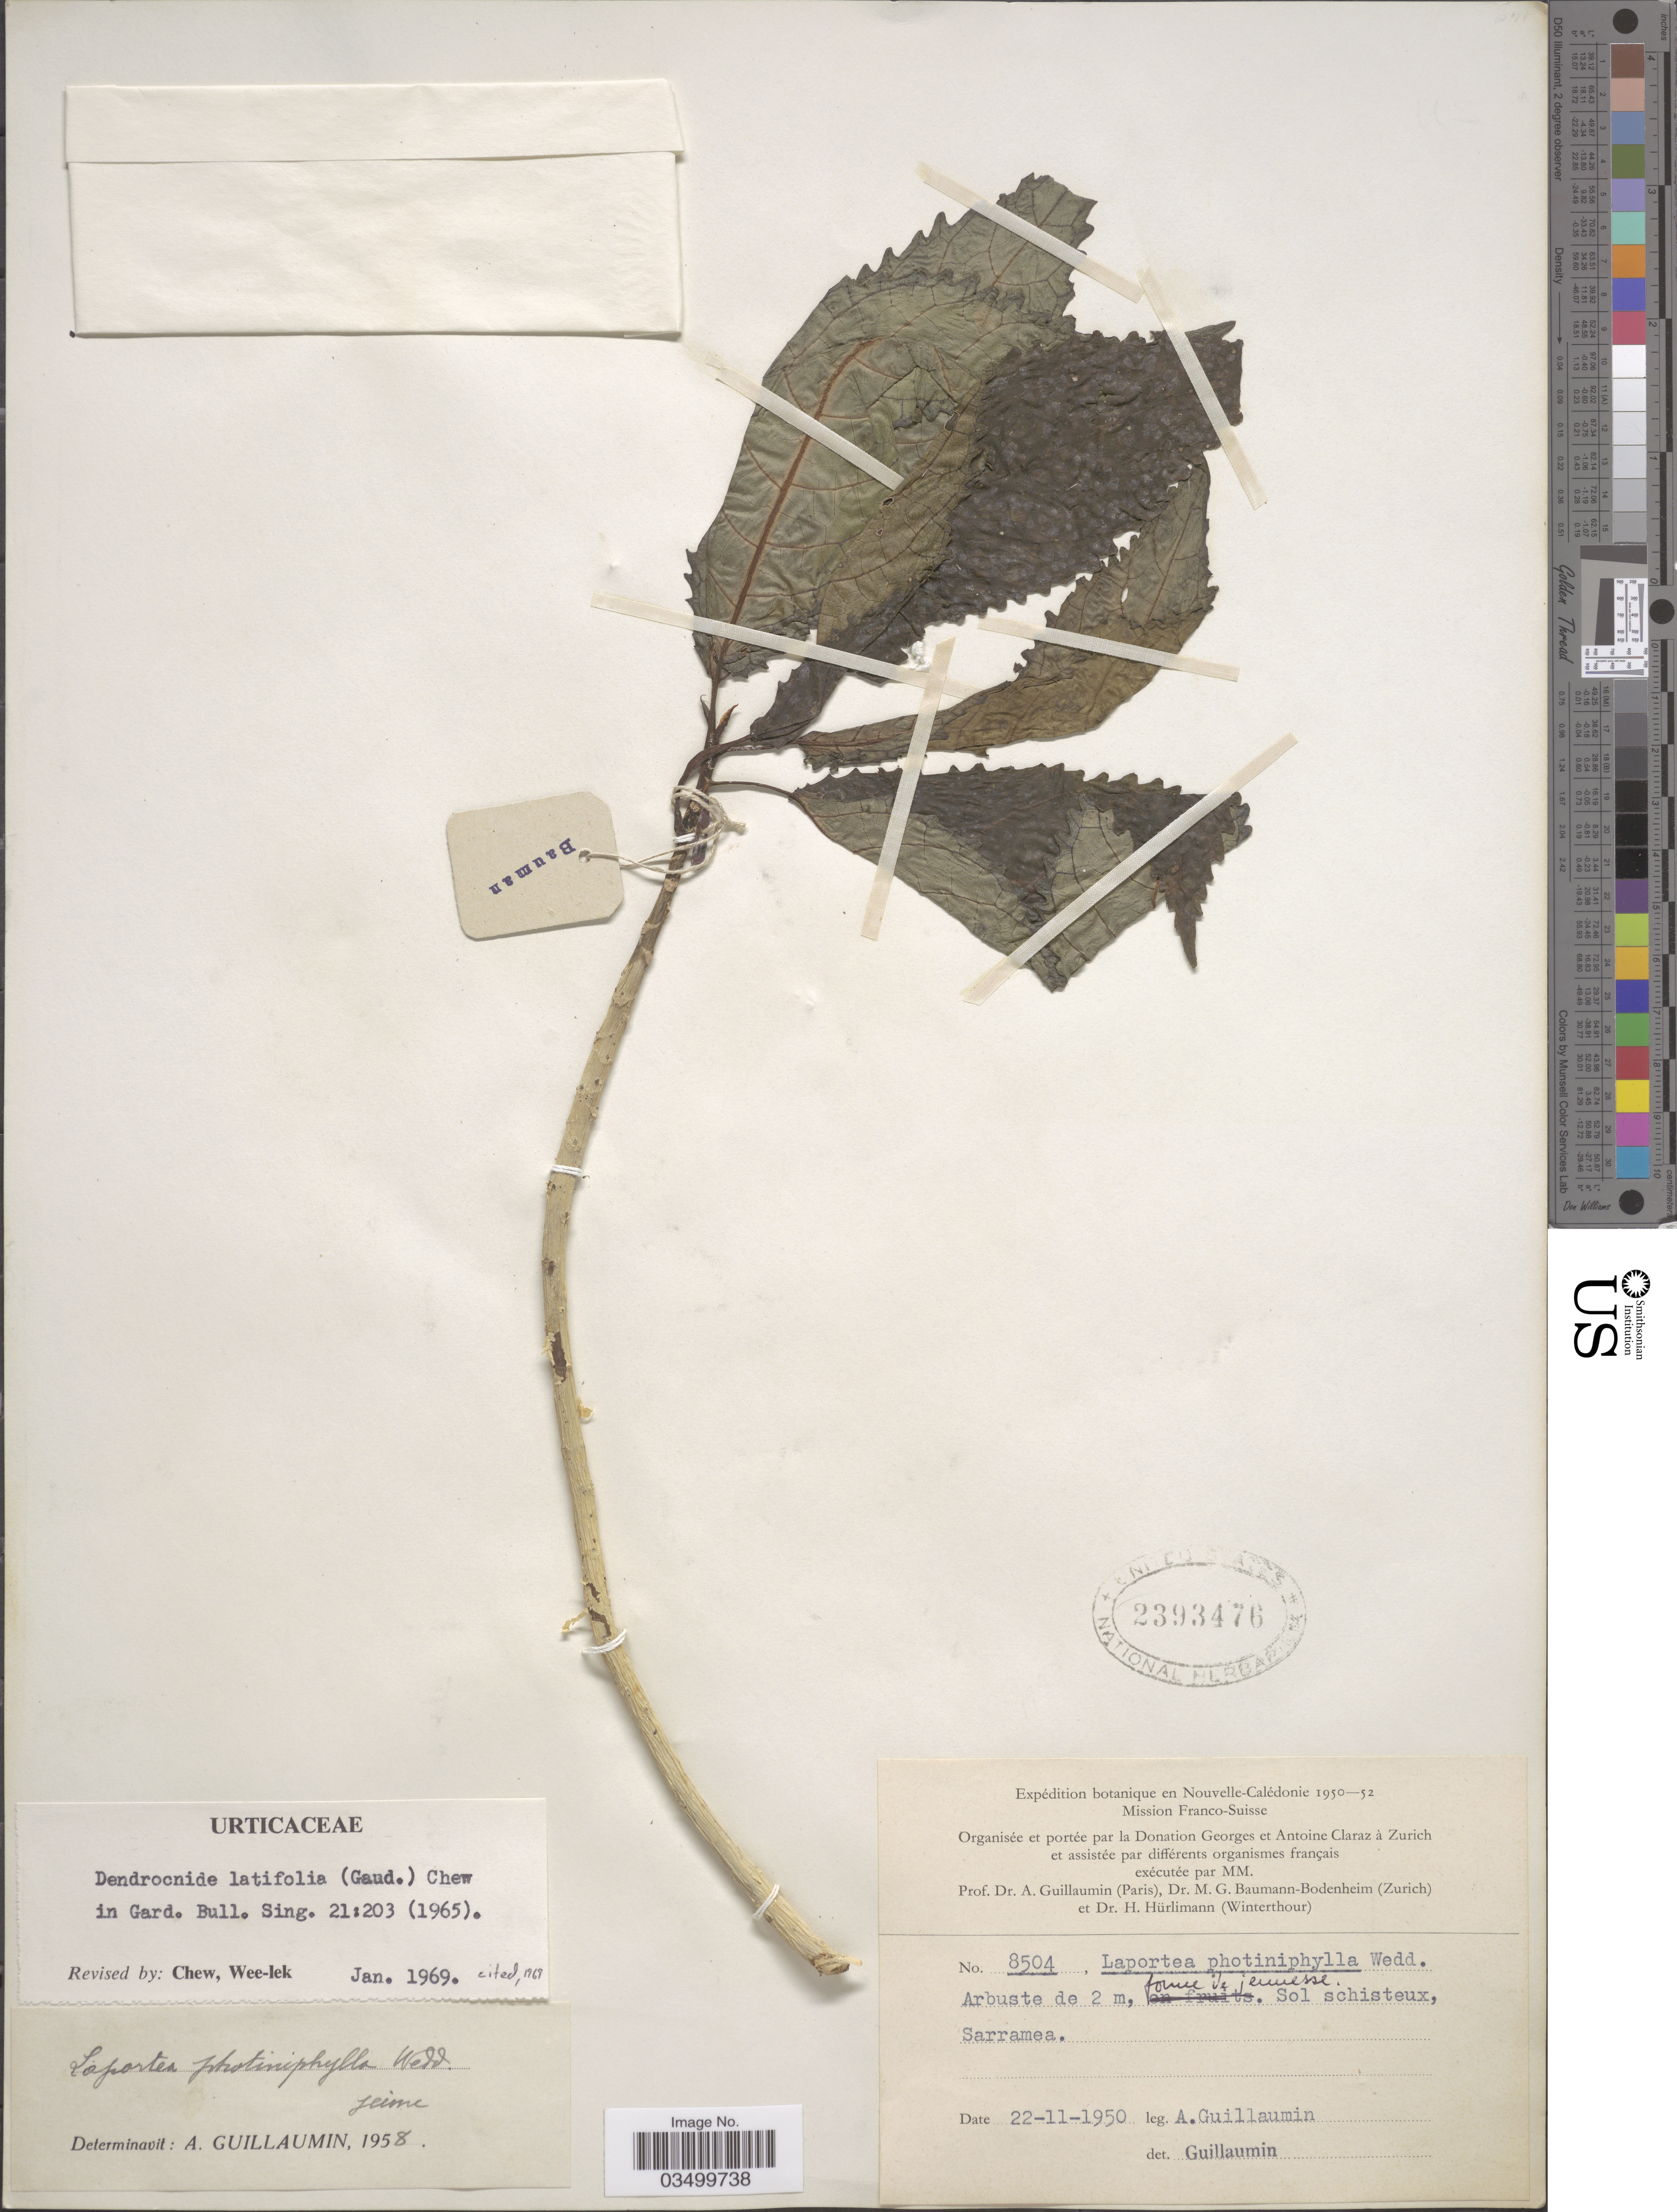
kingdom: Plantae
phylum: Tracheophyta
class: Magnoliopsida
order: Rosales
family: Urticaceae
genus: Dendrocnide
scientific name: Dendrocnide latifolia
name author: (Gaudich.) Chew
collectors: A. Guillaumin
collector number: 8504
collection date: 1950-11-22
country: New Caledonia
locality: Nouvelle-Calédonie. Sarramea.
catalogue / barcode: US 2393476